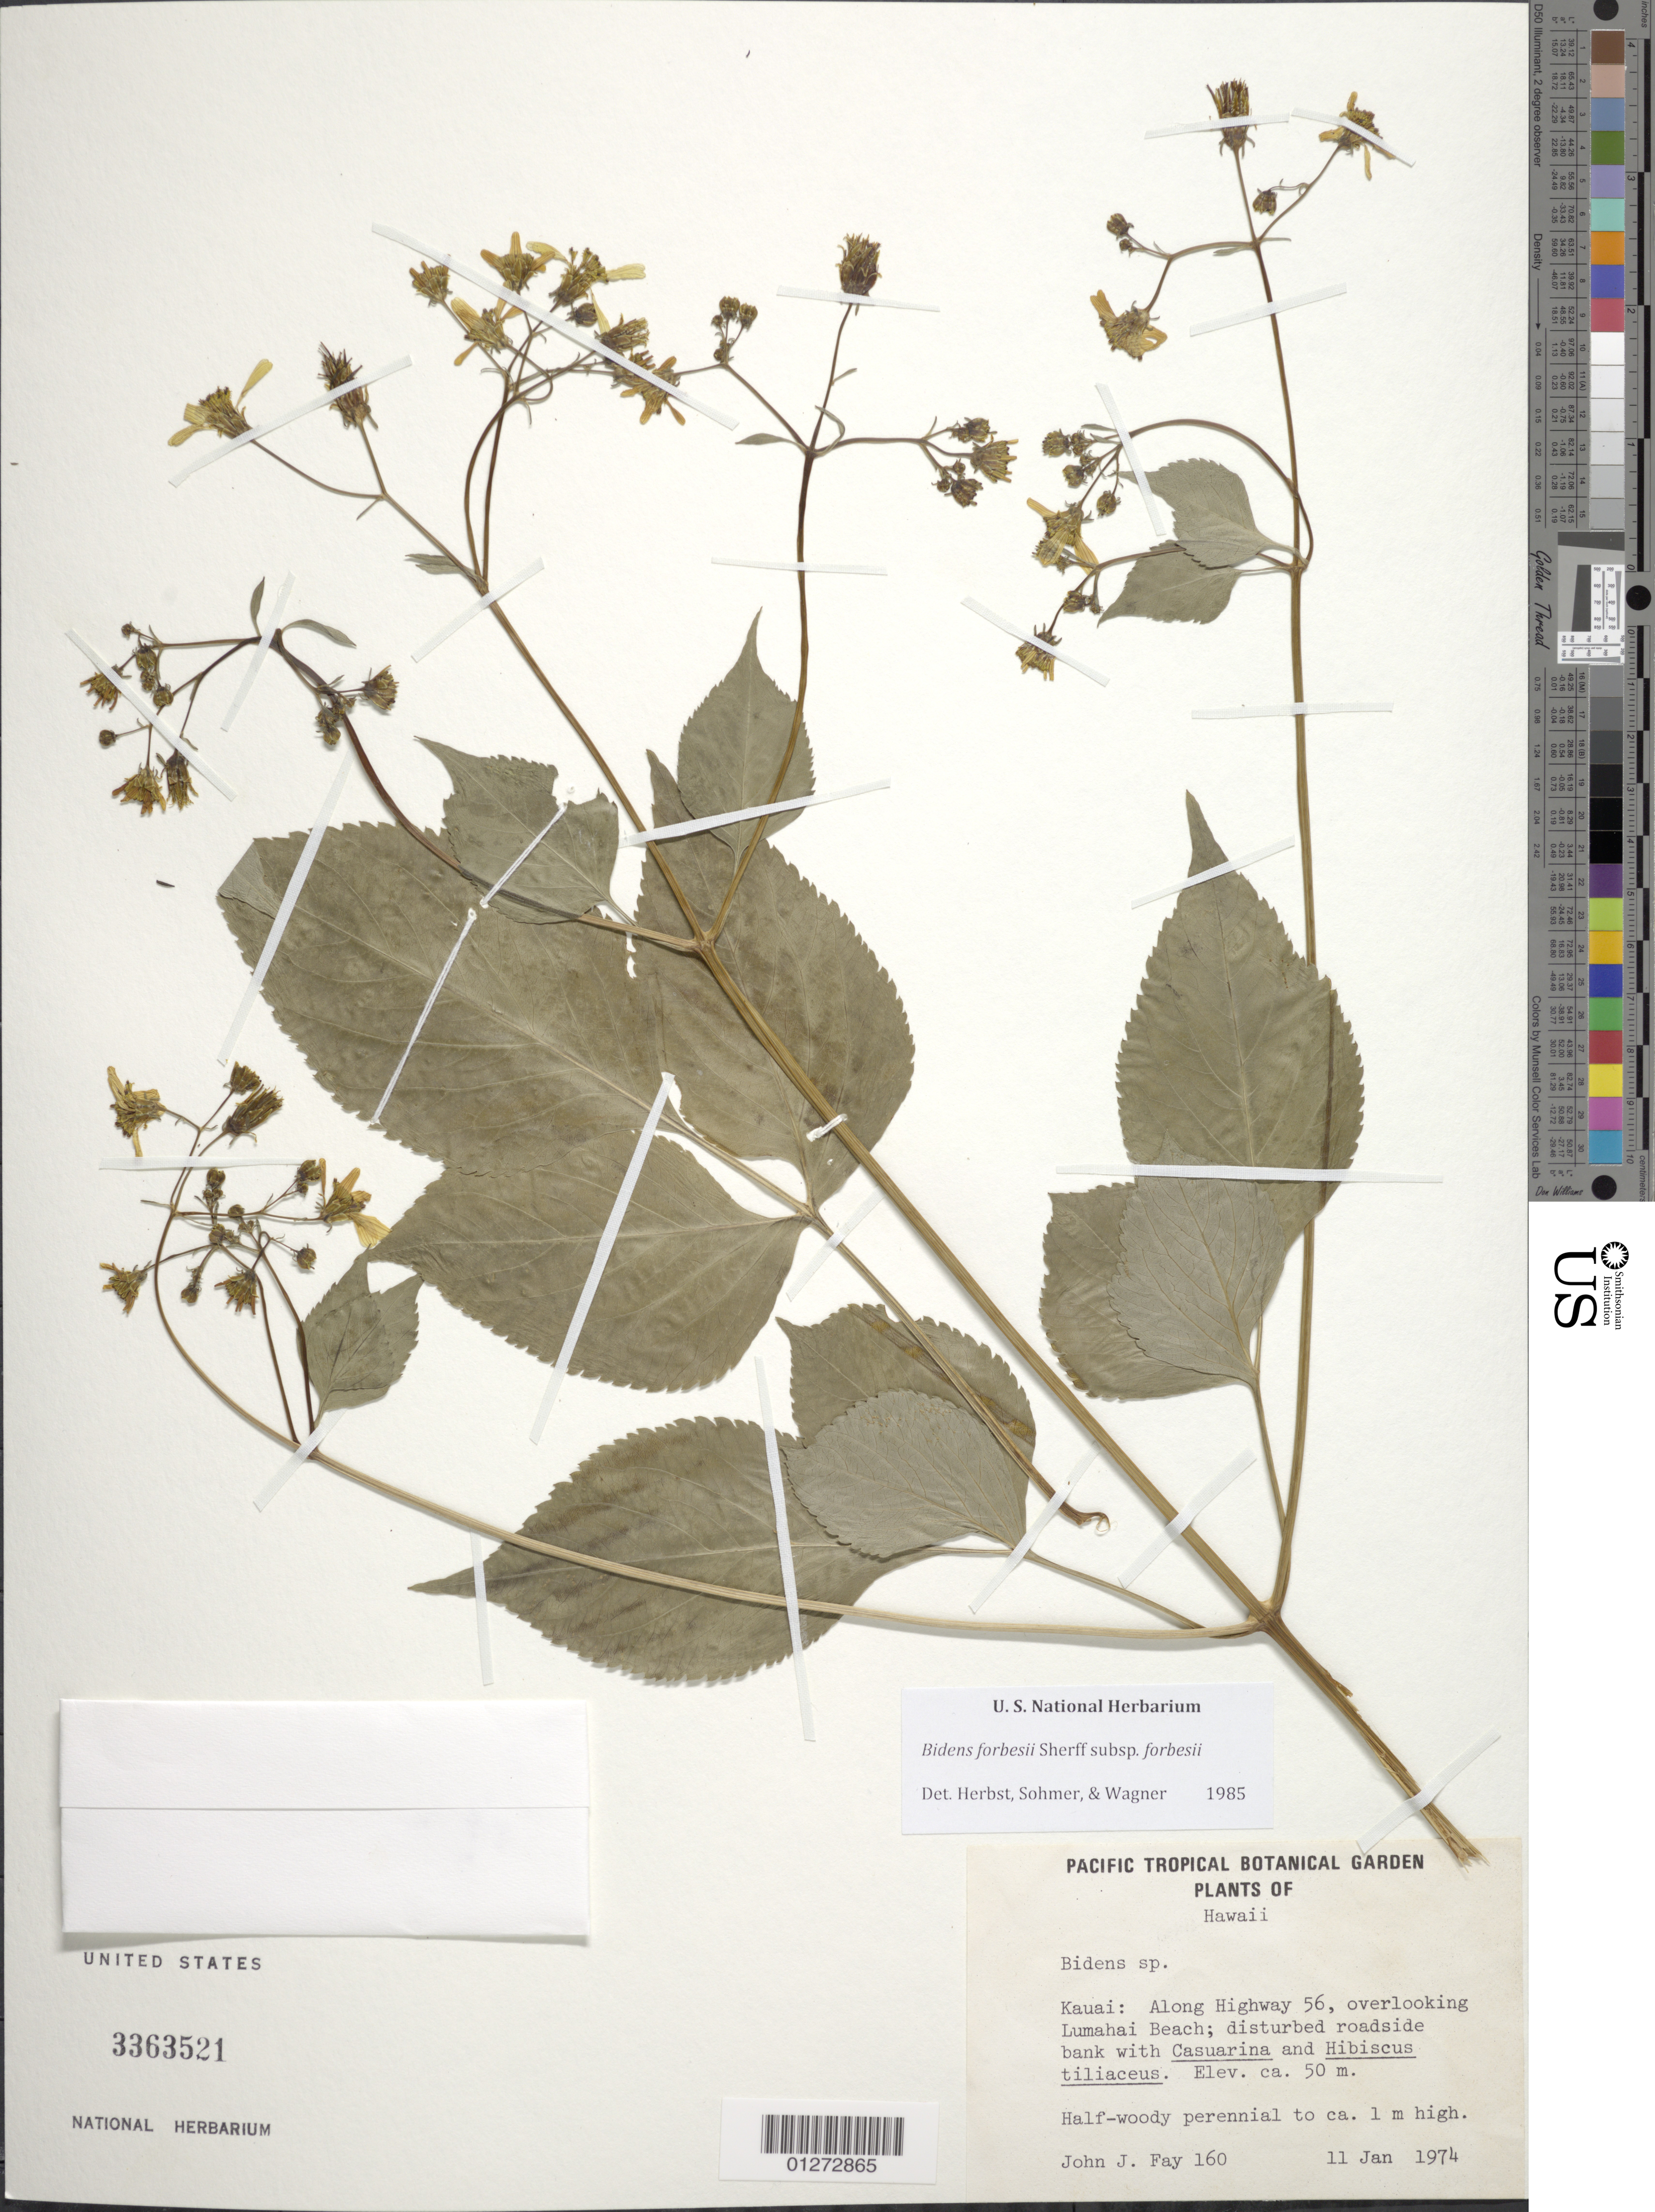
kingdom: Plantae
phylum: Tracheophyta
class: Magnoliopsida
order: Asterales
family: Asteraceae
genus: Bidens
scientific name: Bidens forbesii subsp. forbesii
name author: Sherff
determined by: Herbst, D. R.; Sohmer, S. H.; Wagner, W. L.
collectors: J. J. Fay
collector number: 160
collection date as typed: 11 Jan 1974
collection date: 1974-01-11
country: United States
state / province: Hawaii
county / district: Kauai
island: Kaua'i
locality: Along Highway 56, overlooking Lumahai beach.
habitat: Disturbed roadside bank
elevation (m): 50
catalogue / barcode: US 3363521